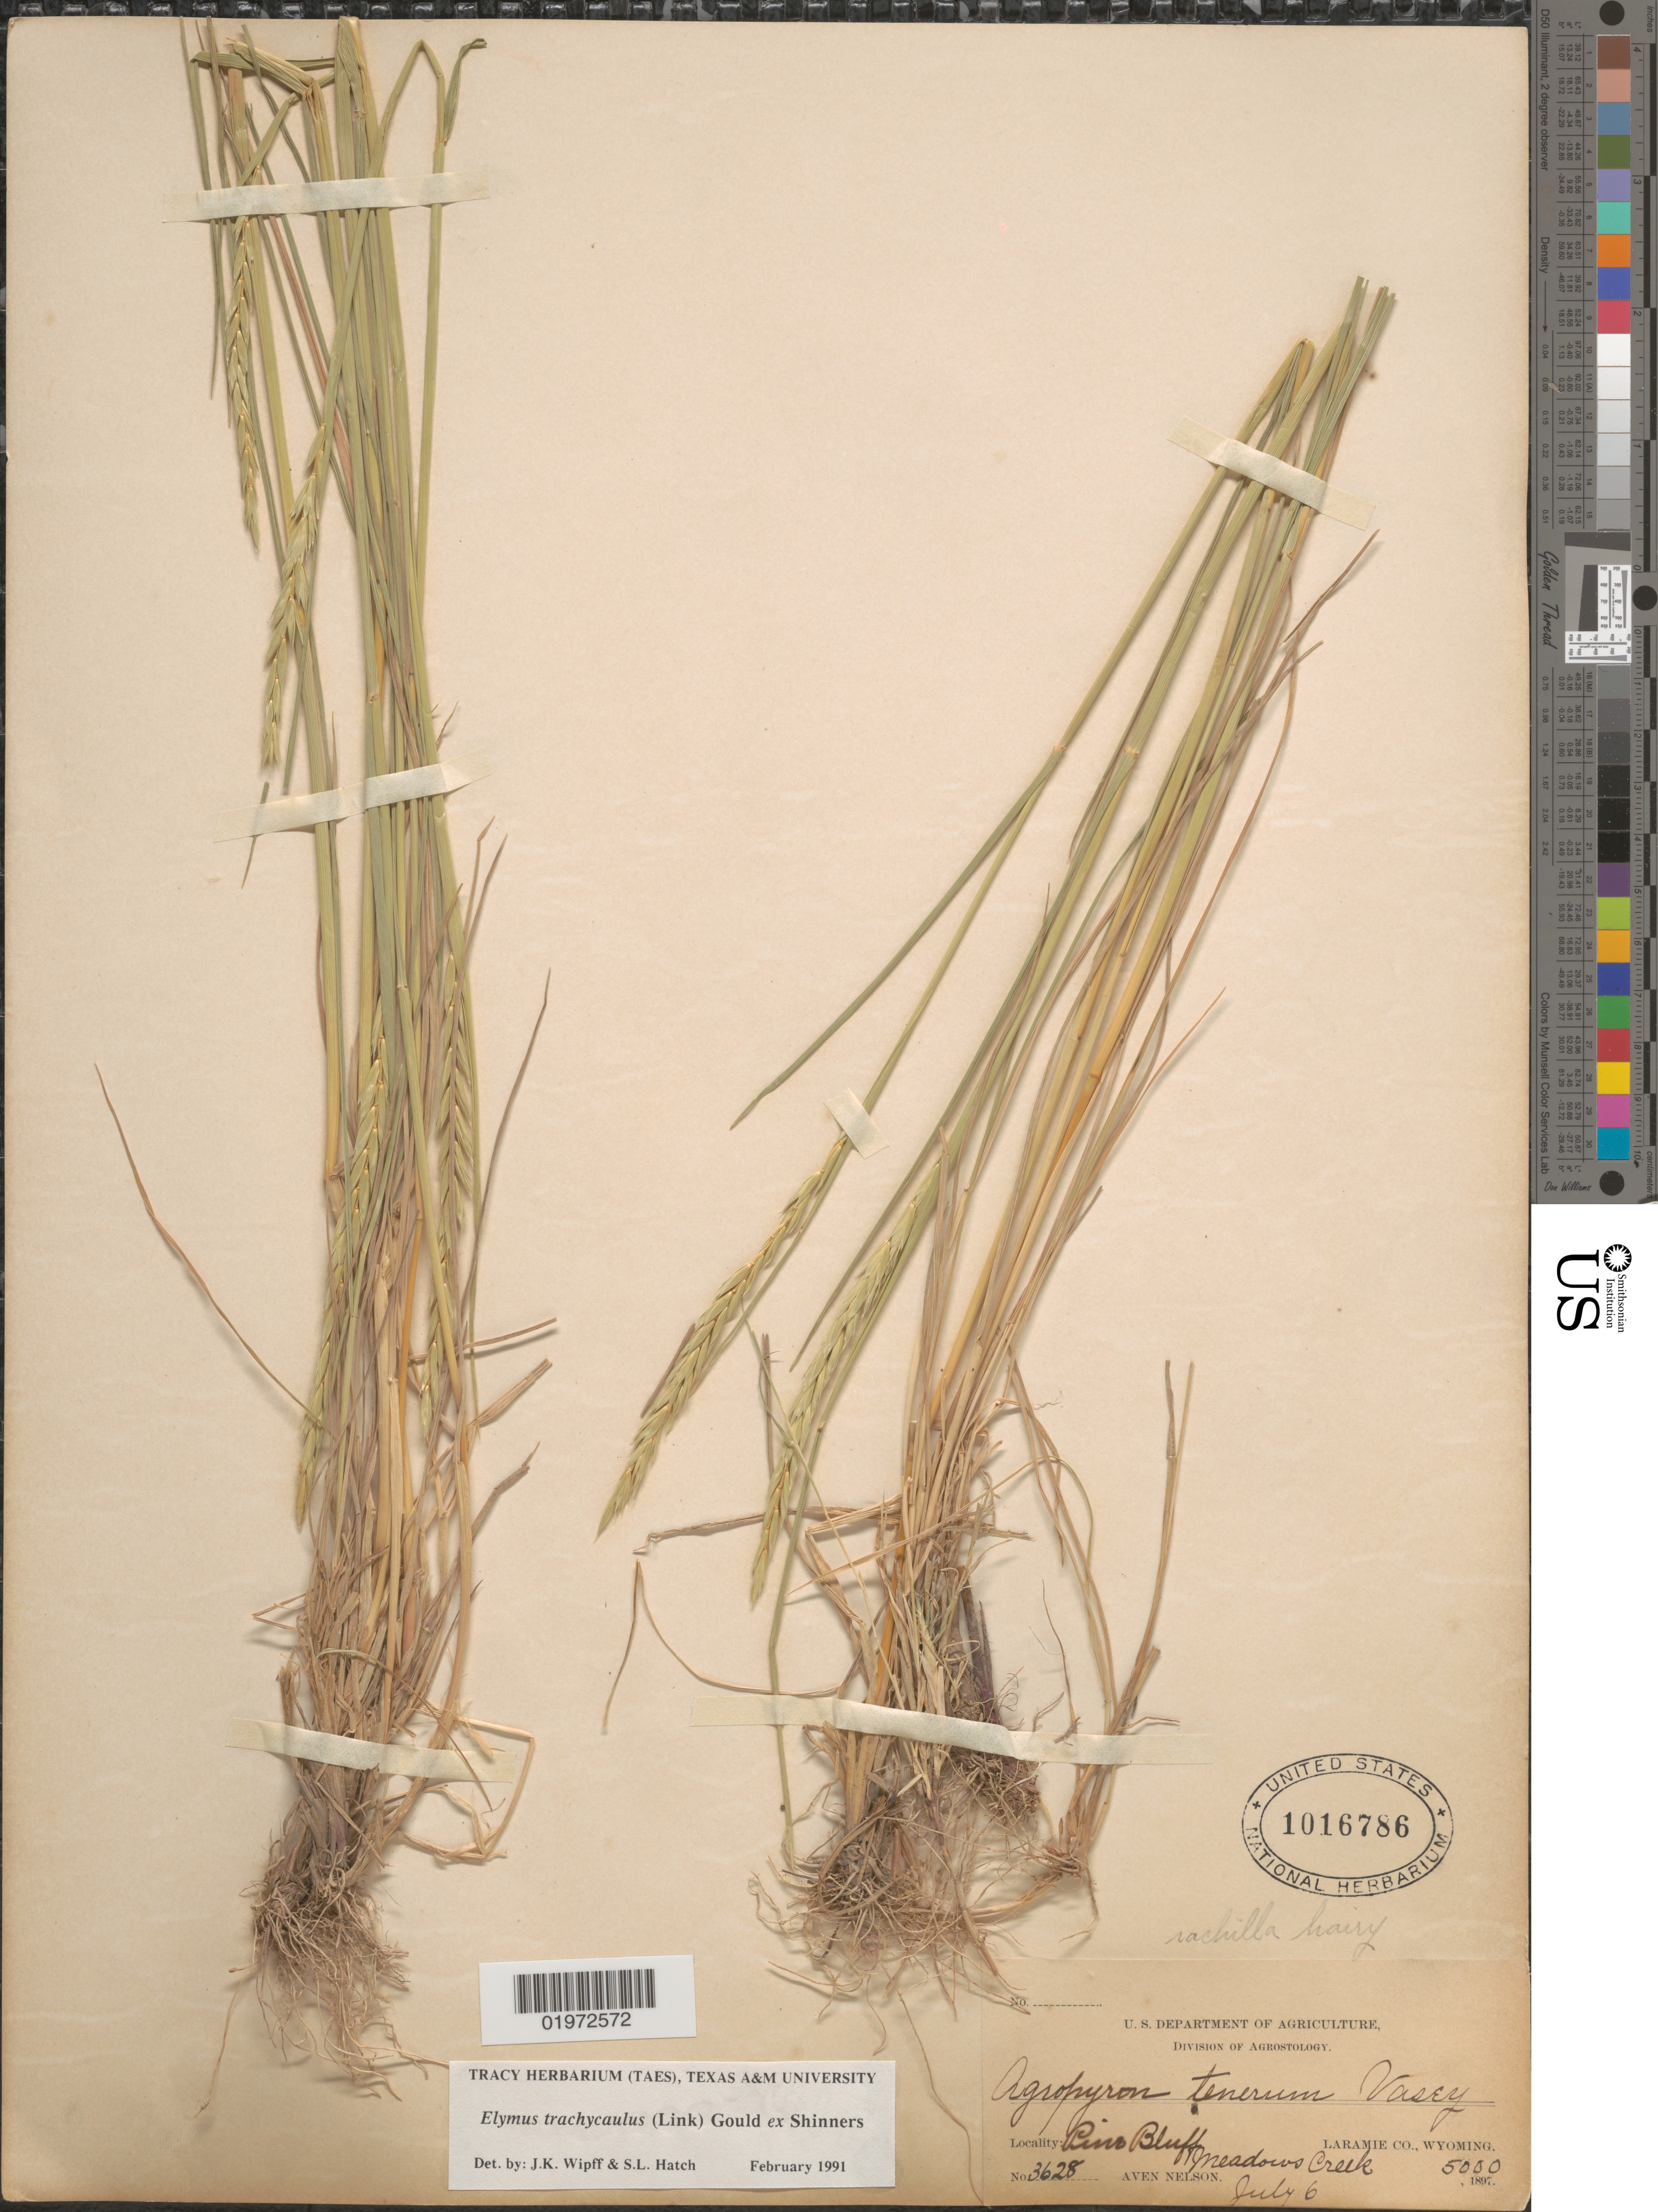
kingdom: Plantae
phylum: Tracheophyta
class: Liliopsida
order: Poales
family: Poaceae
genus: Elymus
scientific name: Elymus trachycaulus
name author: (Link) Gould ex Shinners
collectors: A. Nelson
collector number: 3628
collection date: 1897-07-06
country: United States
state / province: Wyoming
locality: Pine Bluff. Meadows Creek. Laramie Co.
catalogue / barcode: US 1016786